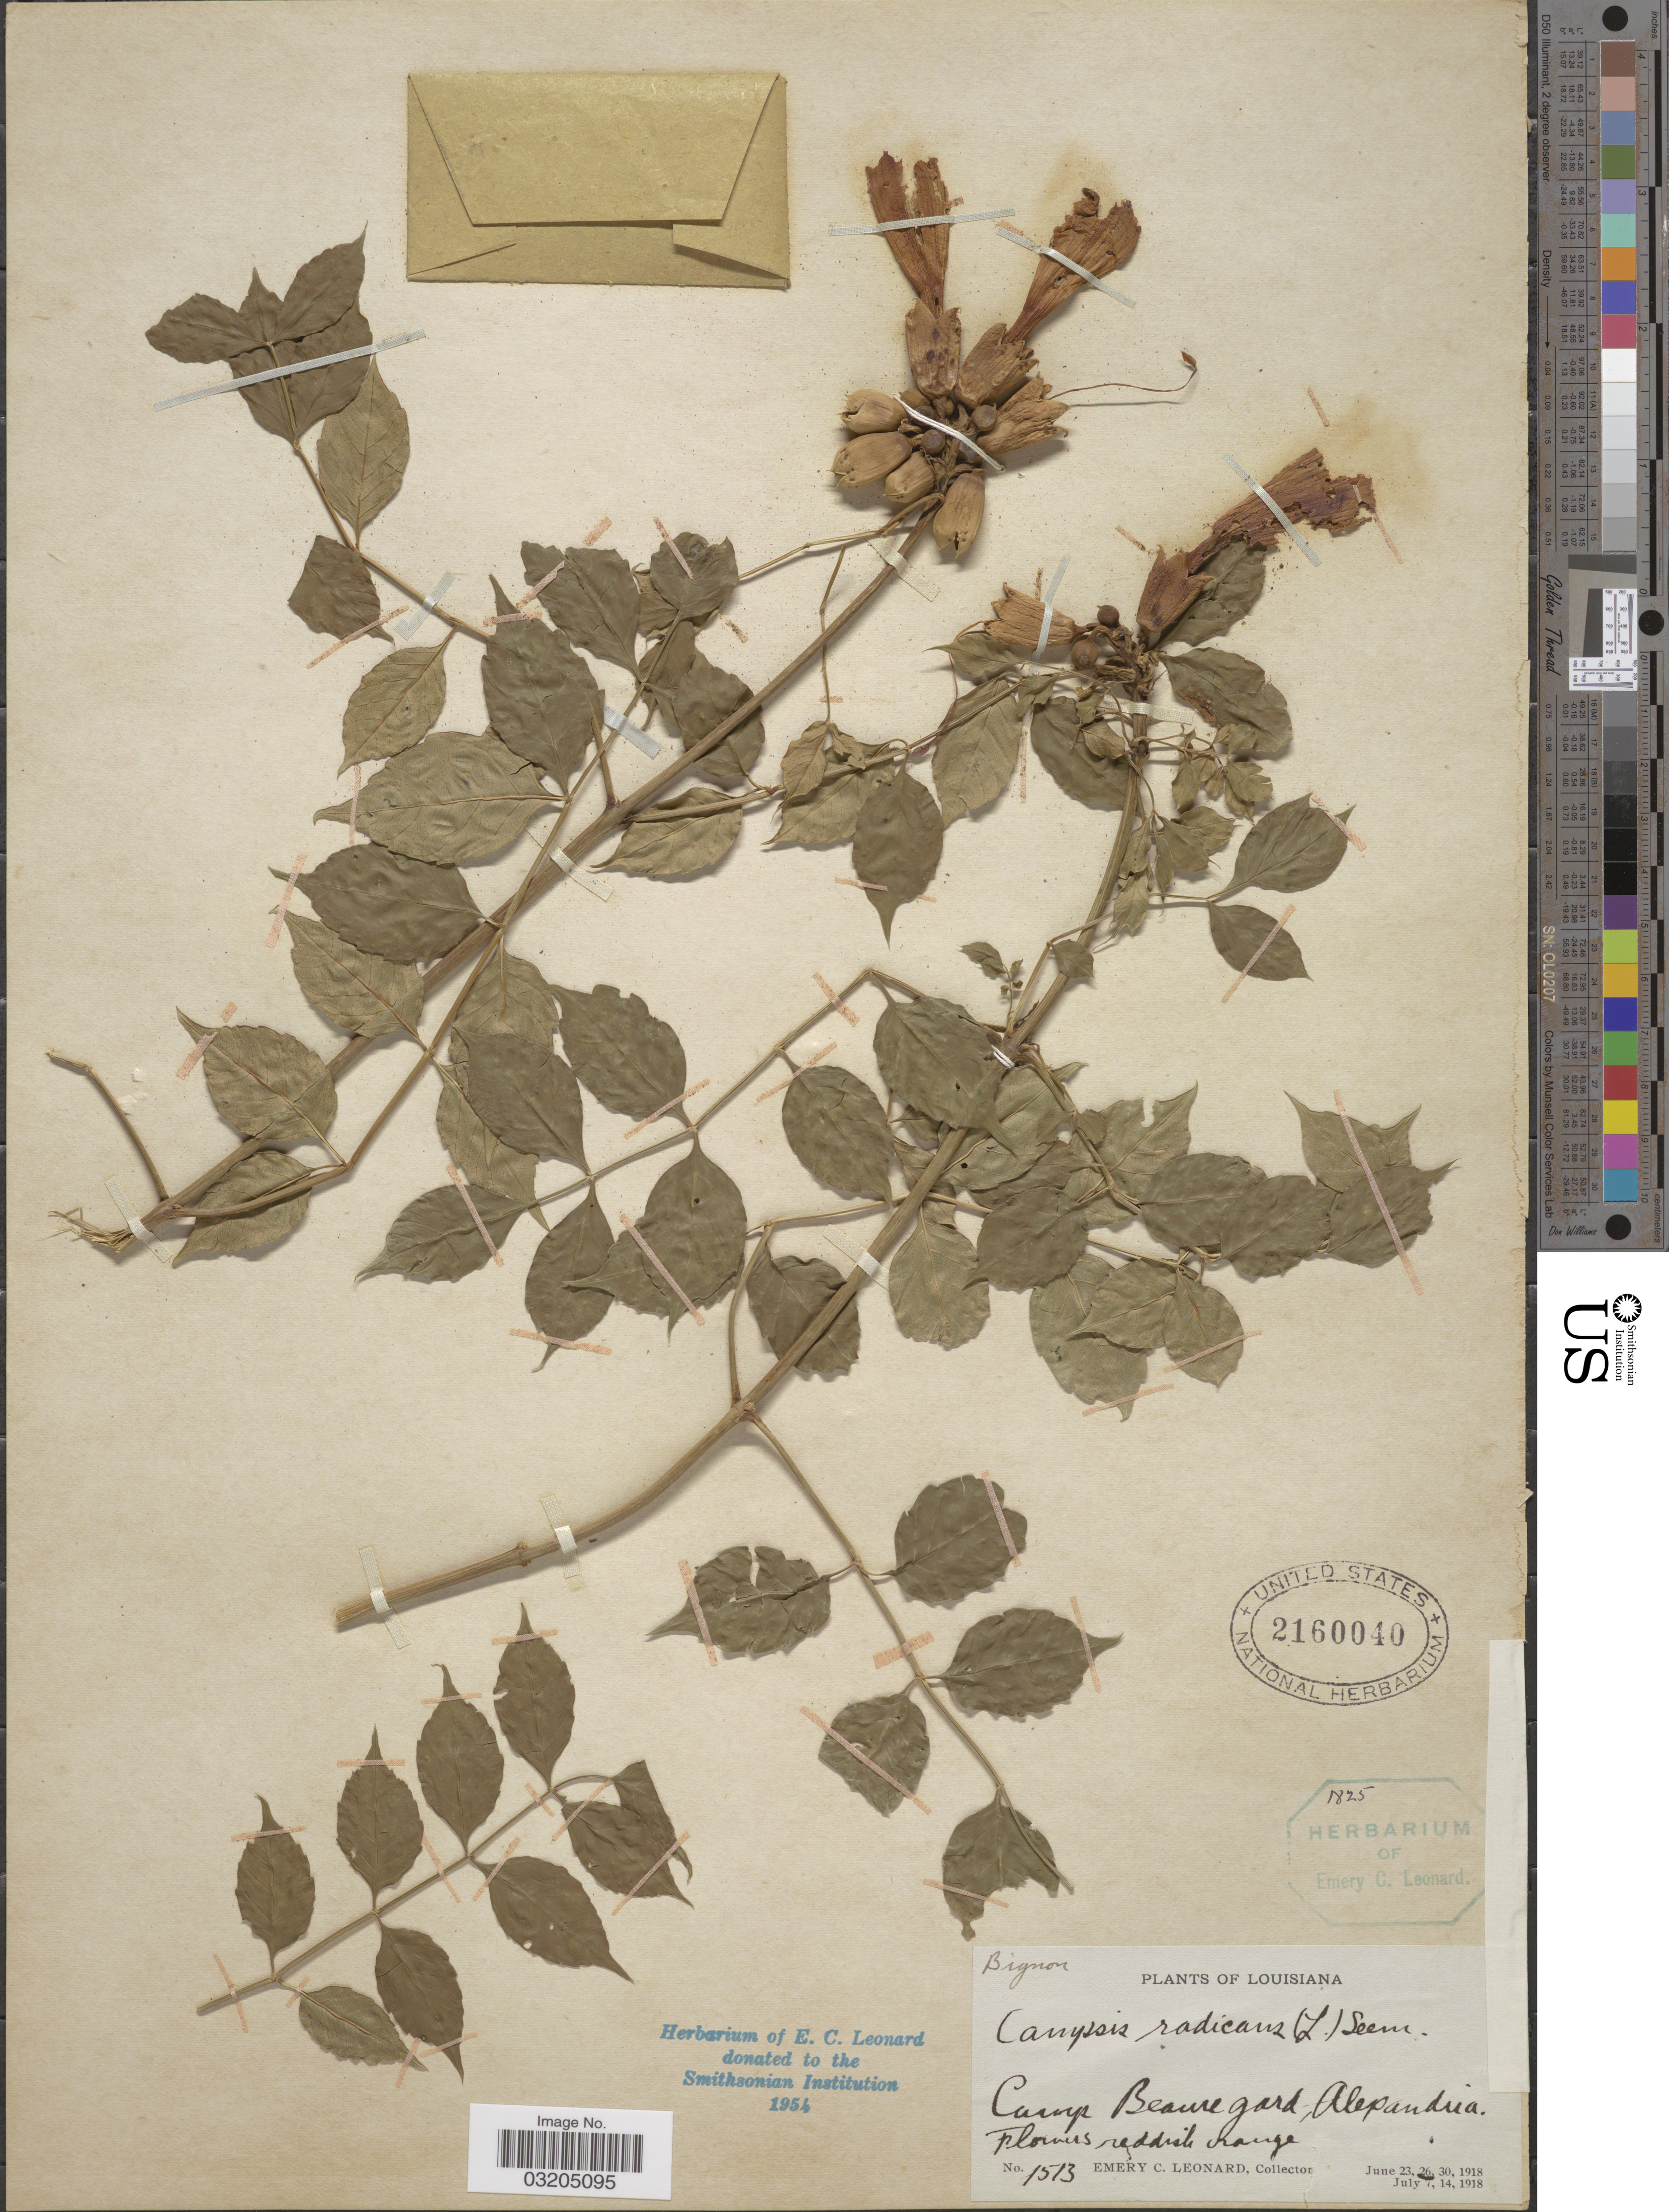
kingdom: Plantae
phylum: Tracheophyta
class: Magnoliopsida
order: Lamiales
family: Bignoniaceae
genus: Campsis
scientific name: Campsis radicans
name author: (L.) Seem.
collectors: E. C. Leonard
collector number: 1513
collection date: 1918-06-26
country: United States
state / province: Louisiana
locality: Camp Beauregard, Alexandria.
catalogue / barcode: US 2160040